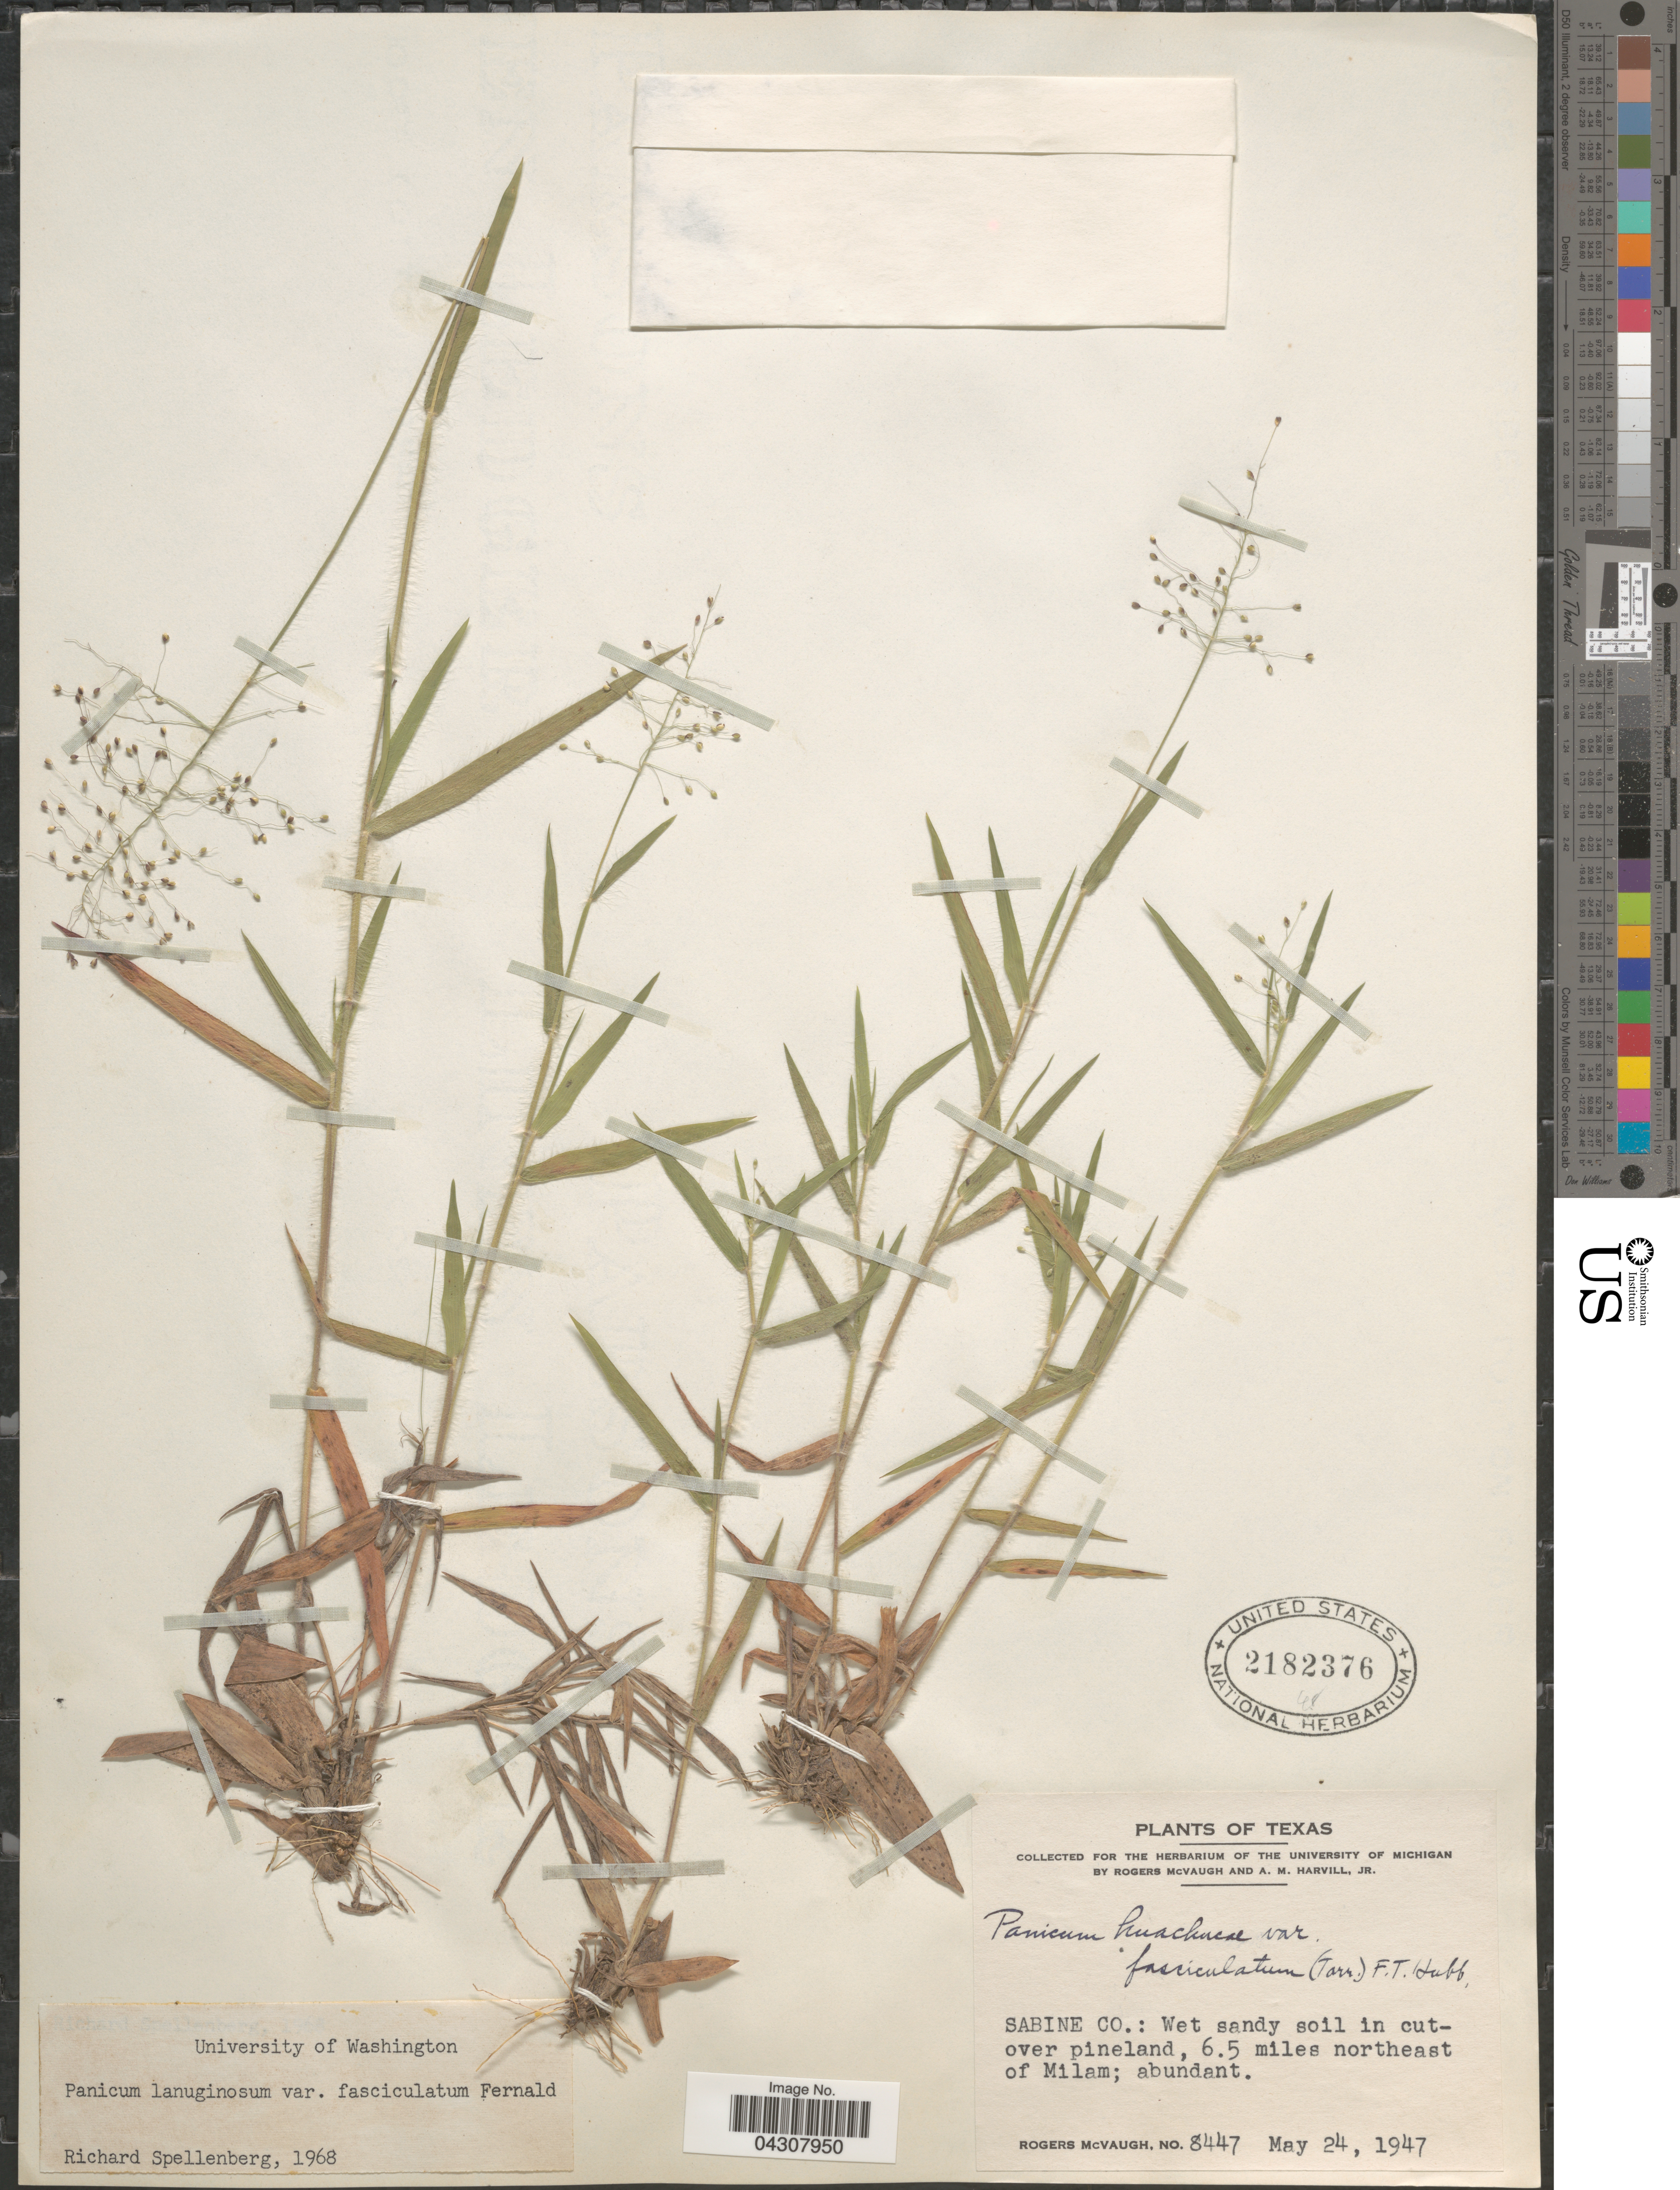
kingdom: Plantae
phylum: Tracheophyta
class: Liliopsida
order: Poales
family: Poaceae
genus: Dichanthelium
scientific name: Dichanthelium acuminatum var. acuminatum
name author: (Sw.) Gould & C.A. Clark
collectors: R. McVaugh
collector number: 8447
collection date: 1947-05-24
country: United States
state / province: Texas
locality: Sabine Co.: Wet sandy soil in cutover pineland, 6.5 miles northeast of Milam.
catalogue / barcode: US 2182376